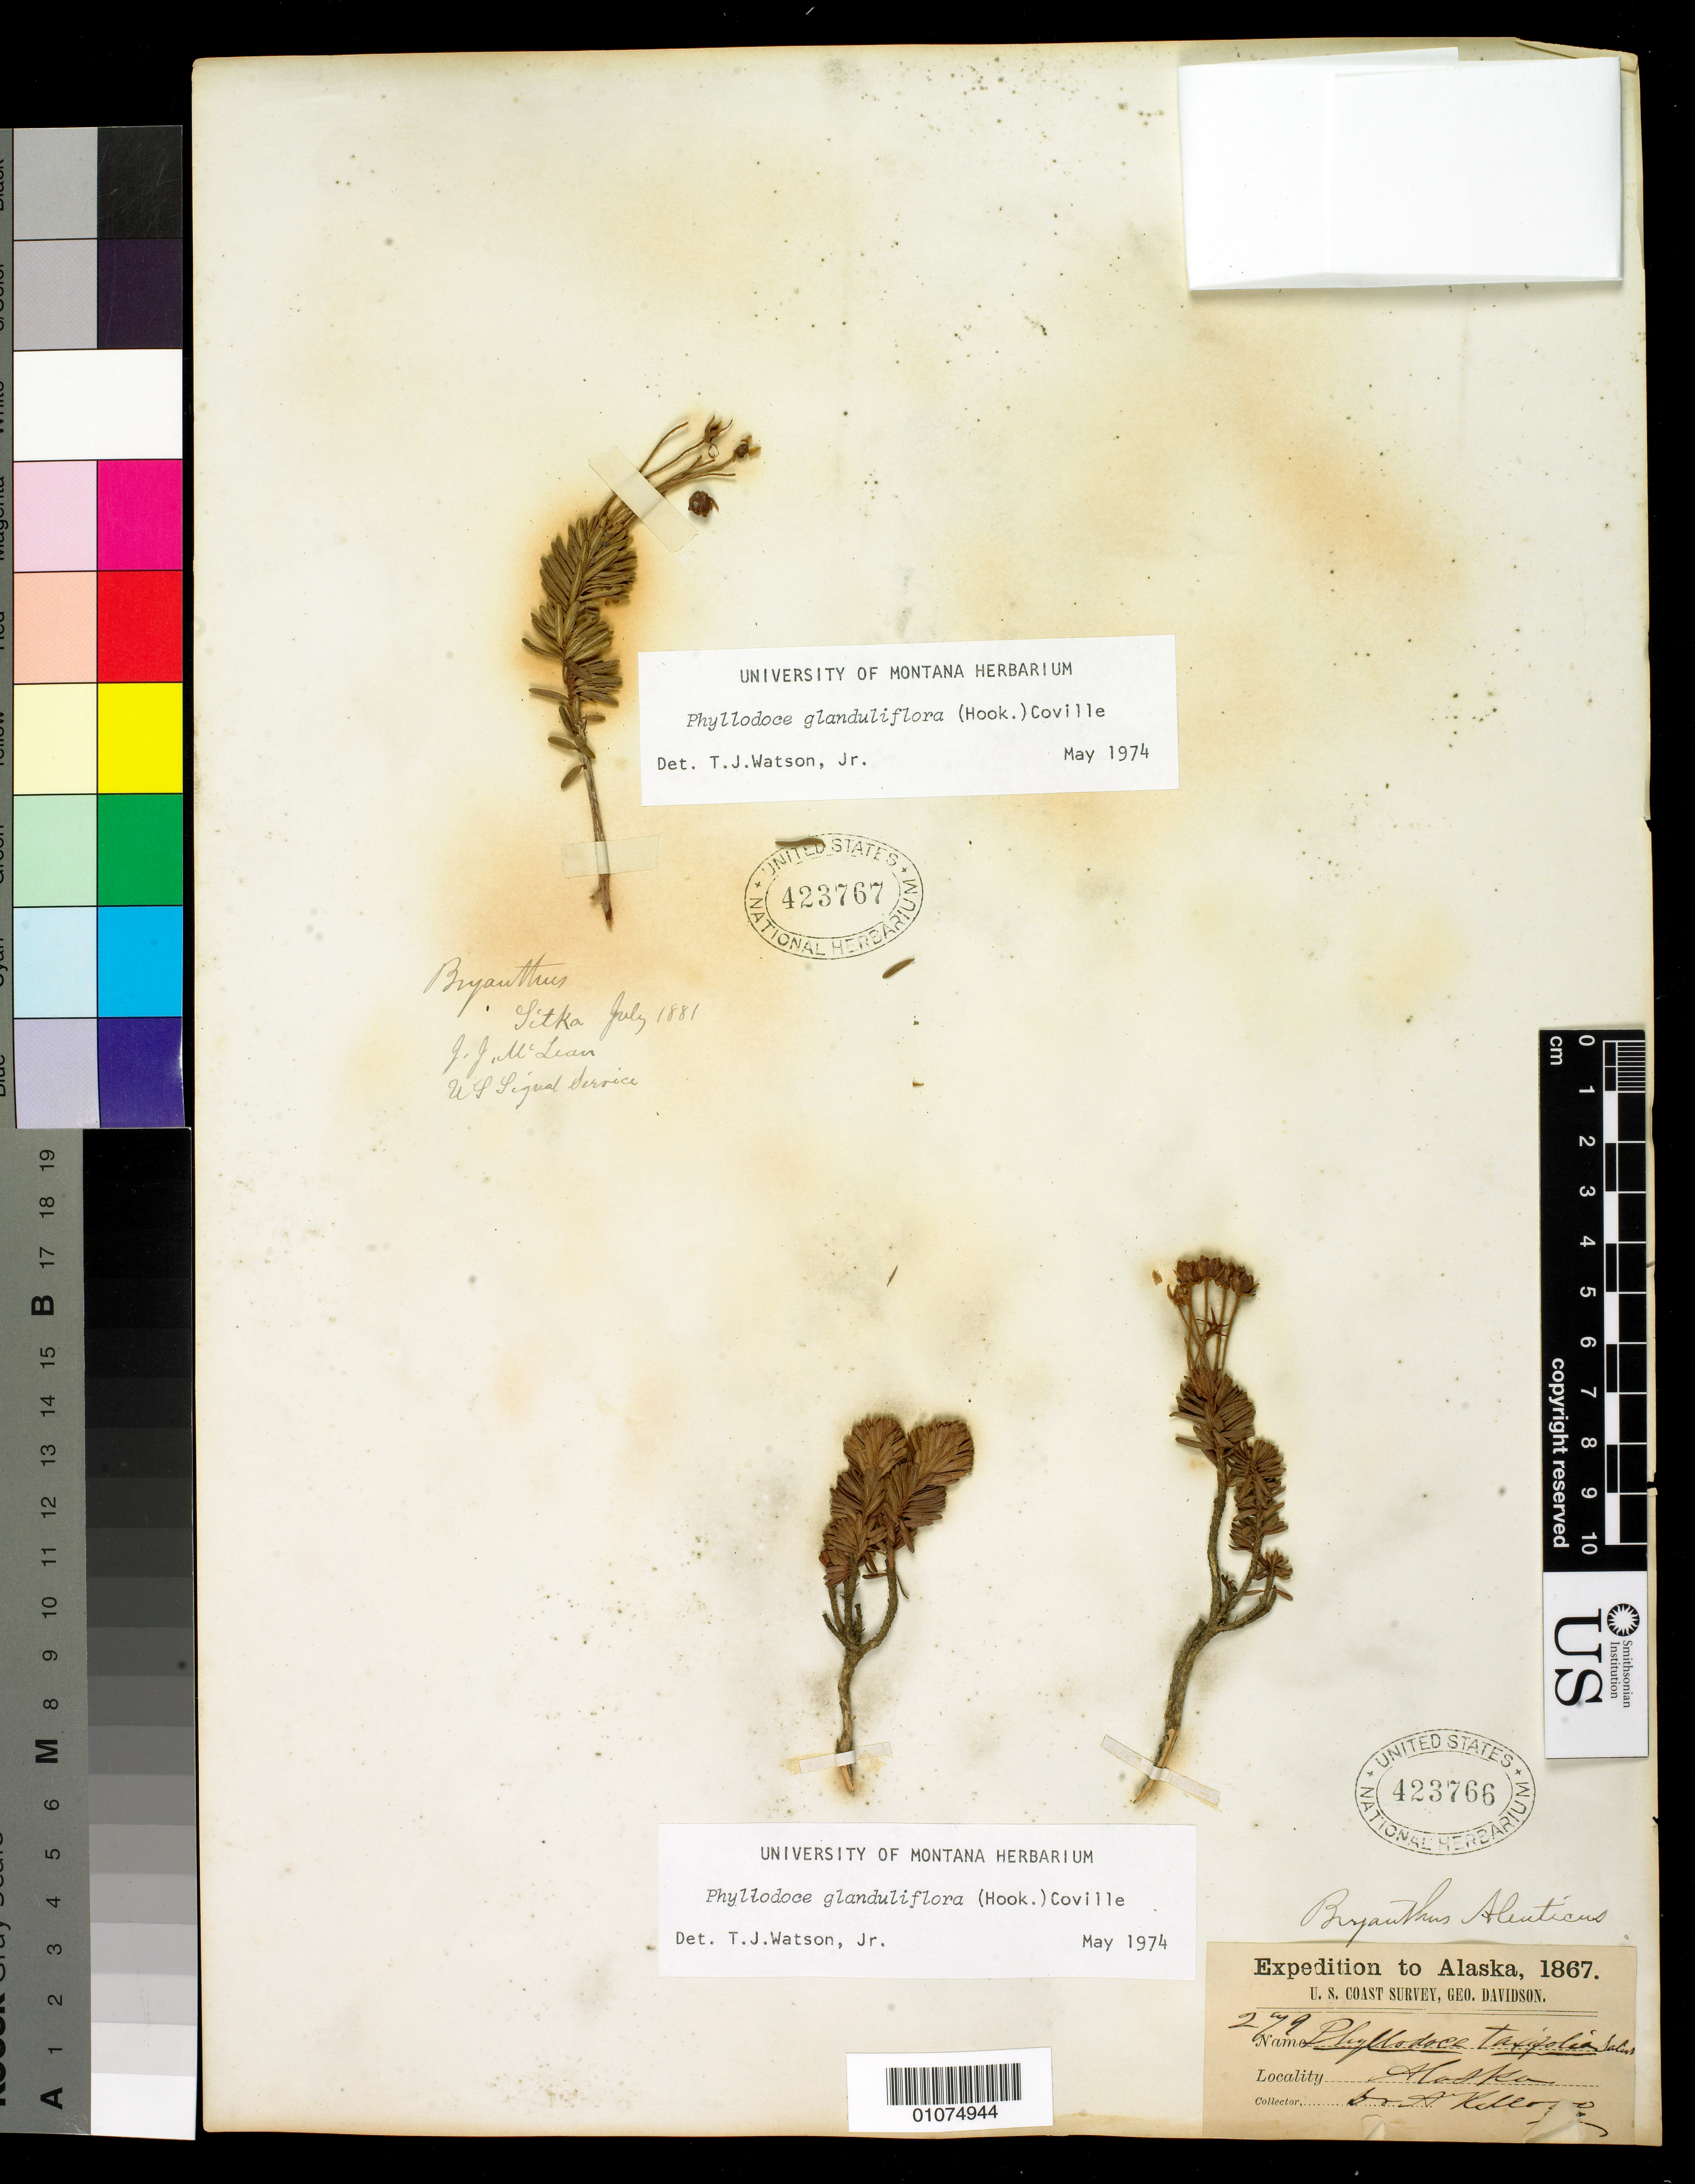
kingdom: Plantae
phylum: Tracheophyta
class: Magnoliopsida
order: Ericales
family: Ericaceae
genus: Phyllodoce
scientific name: Phyllodoce glanduliflora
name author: (Hook.) Coville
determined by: Watson, T. J.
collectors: A. Kellogg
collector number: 279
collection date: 1867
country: United States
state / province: Alaska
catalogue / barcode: US 423766